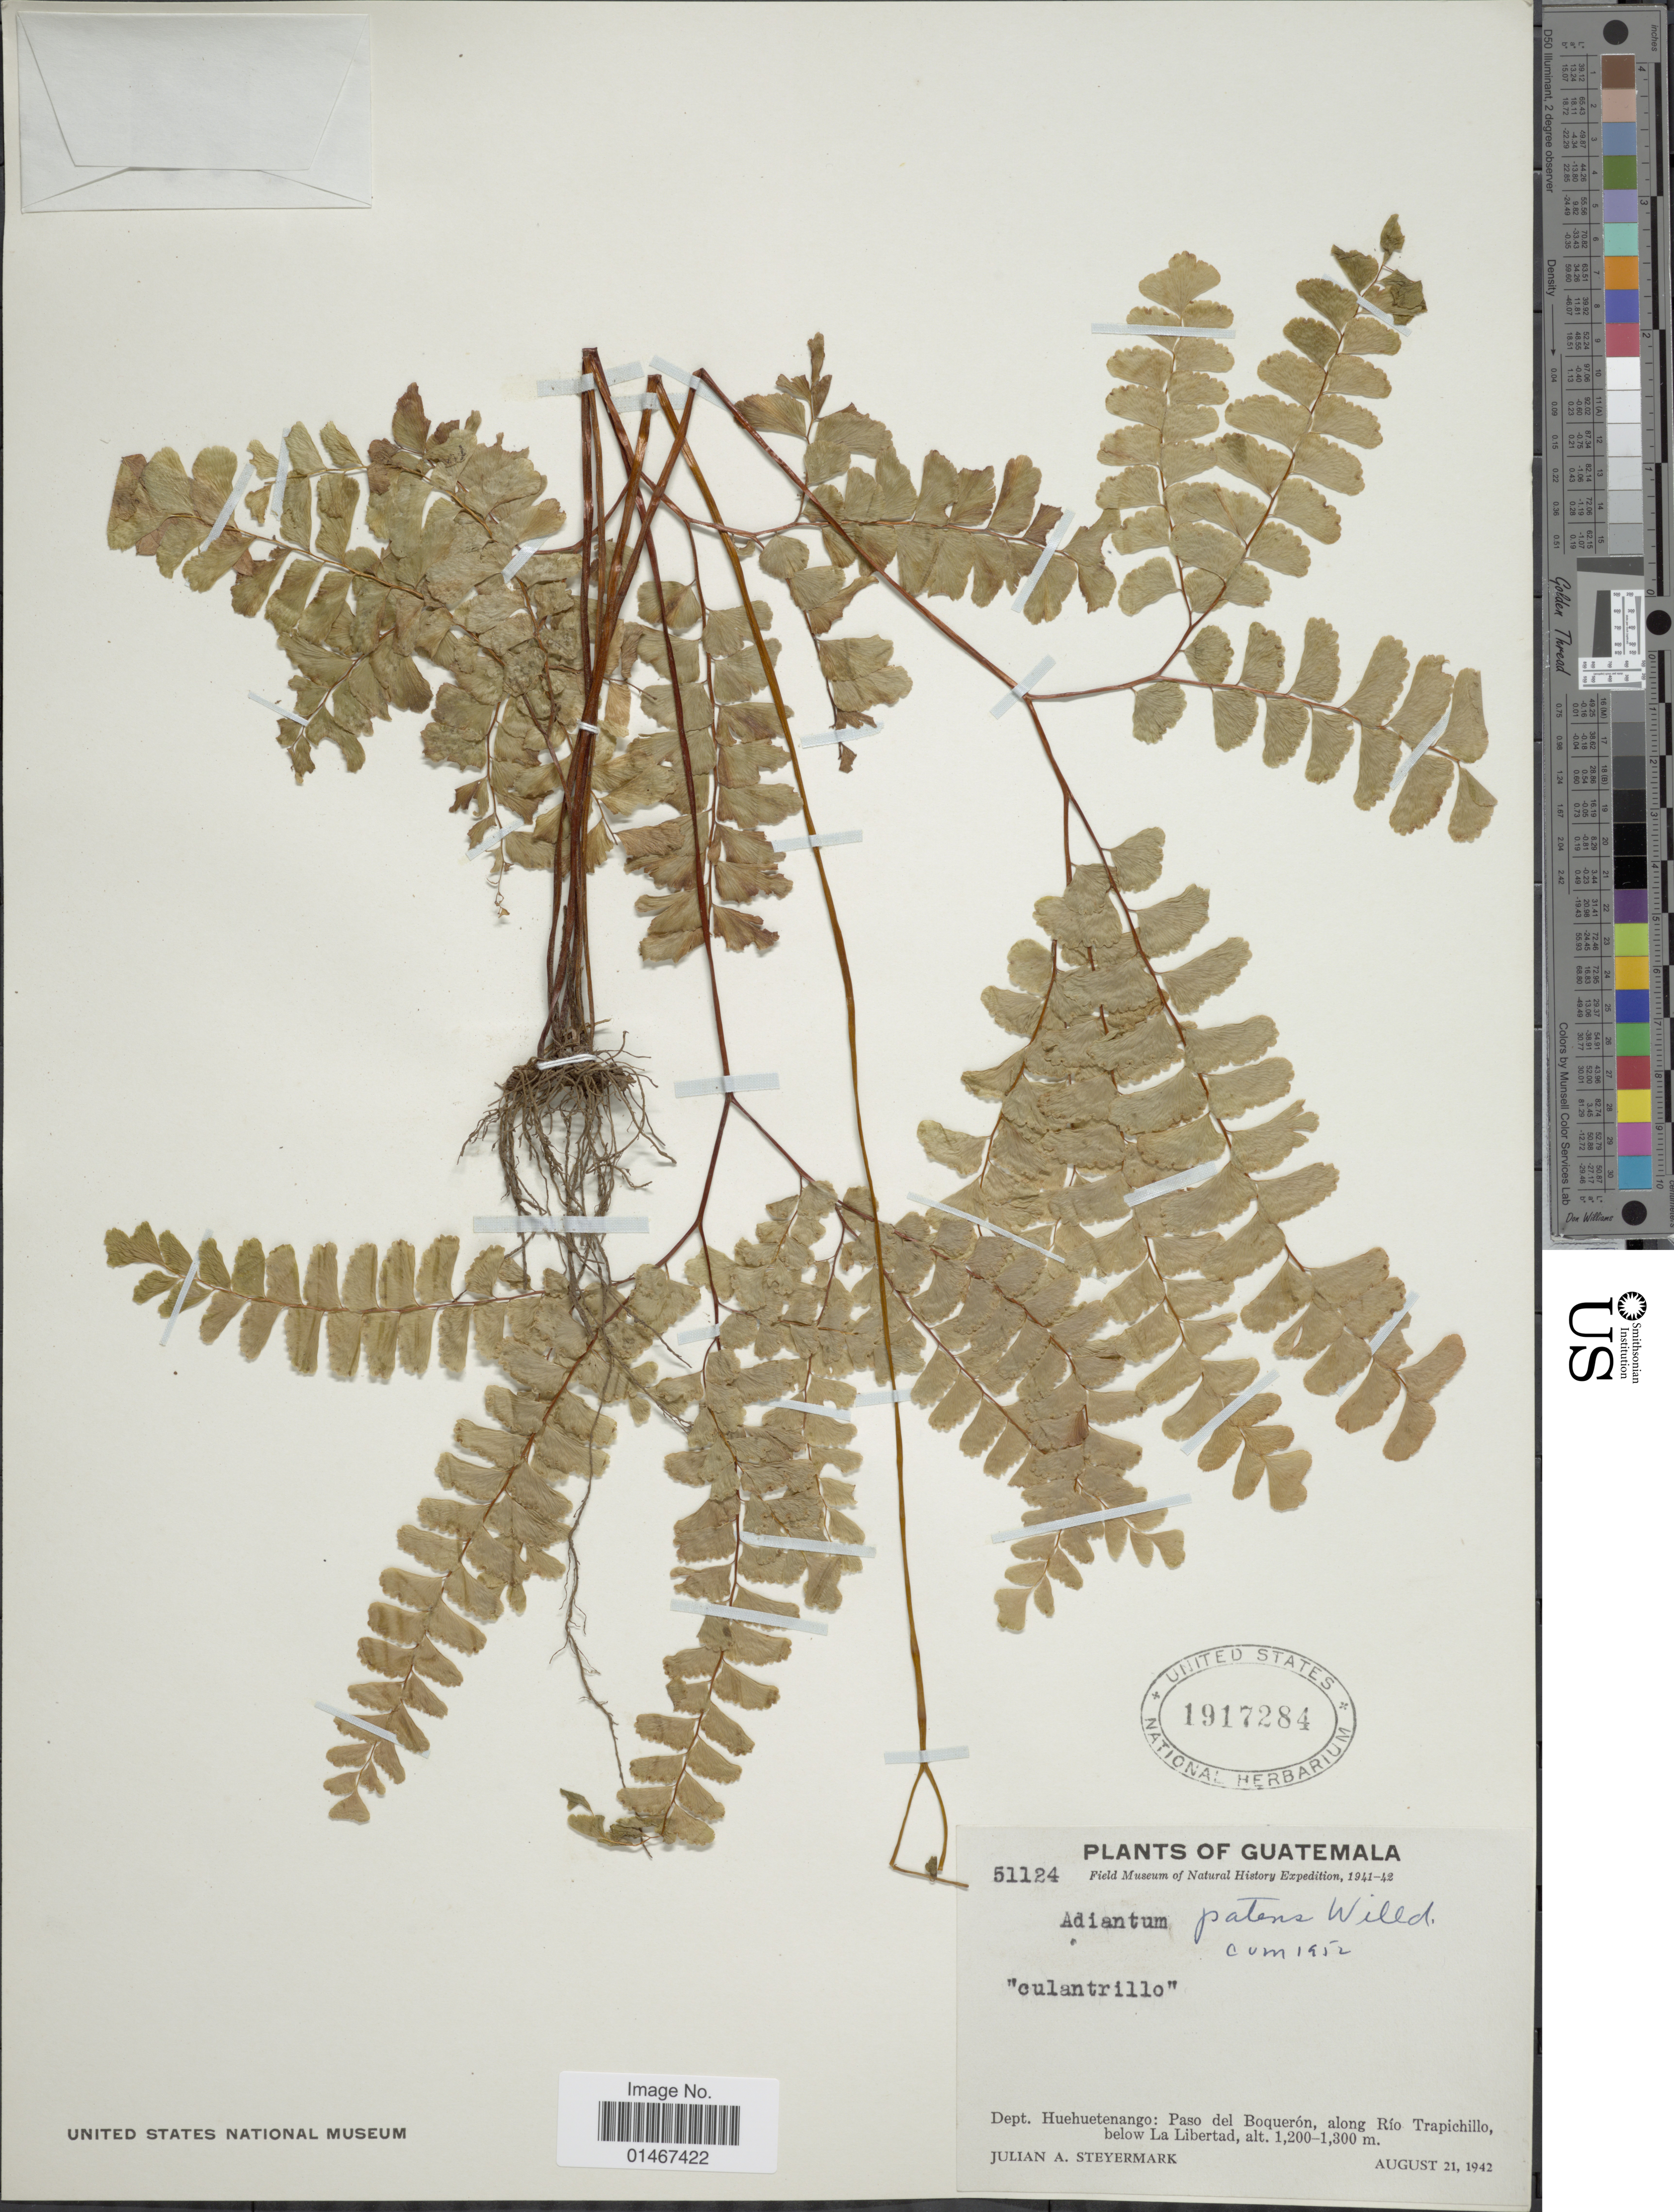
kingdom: Plantae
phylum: Tracheophyta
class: Polypodiopsida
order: Polypodiales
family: Pteridaceae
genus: Adiantum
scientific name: Adiantum patens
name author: Willd.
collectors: J. Steyermark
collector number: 51124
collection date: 1942-08-21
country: Guatemala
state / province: Huehuetenango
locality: Dept. Huehuetenango: Paso del Boqueron, along Rio Trapichillo, below La Libertad.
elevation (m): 1200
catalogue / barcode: US 1917284